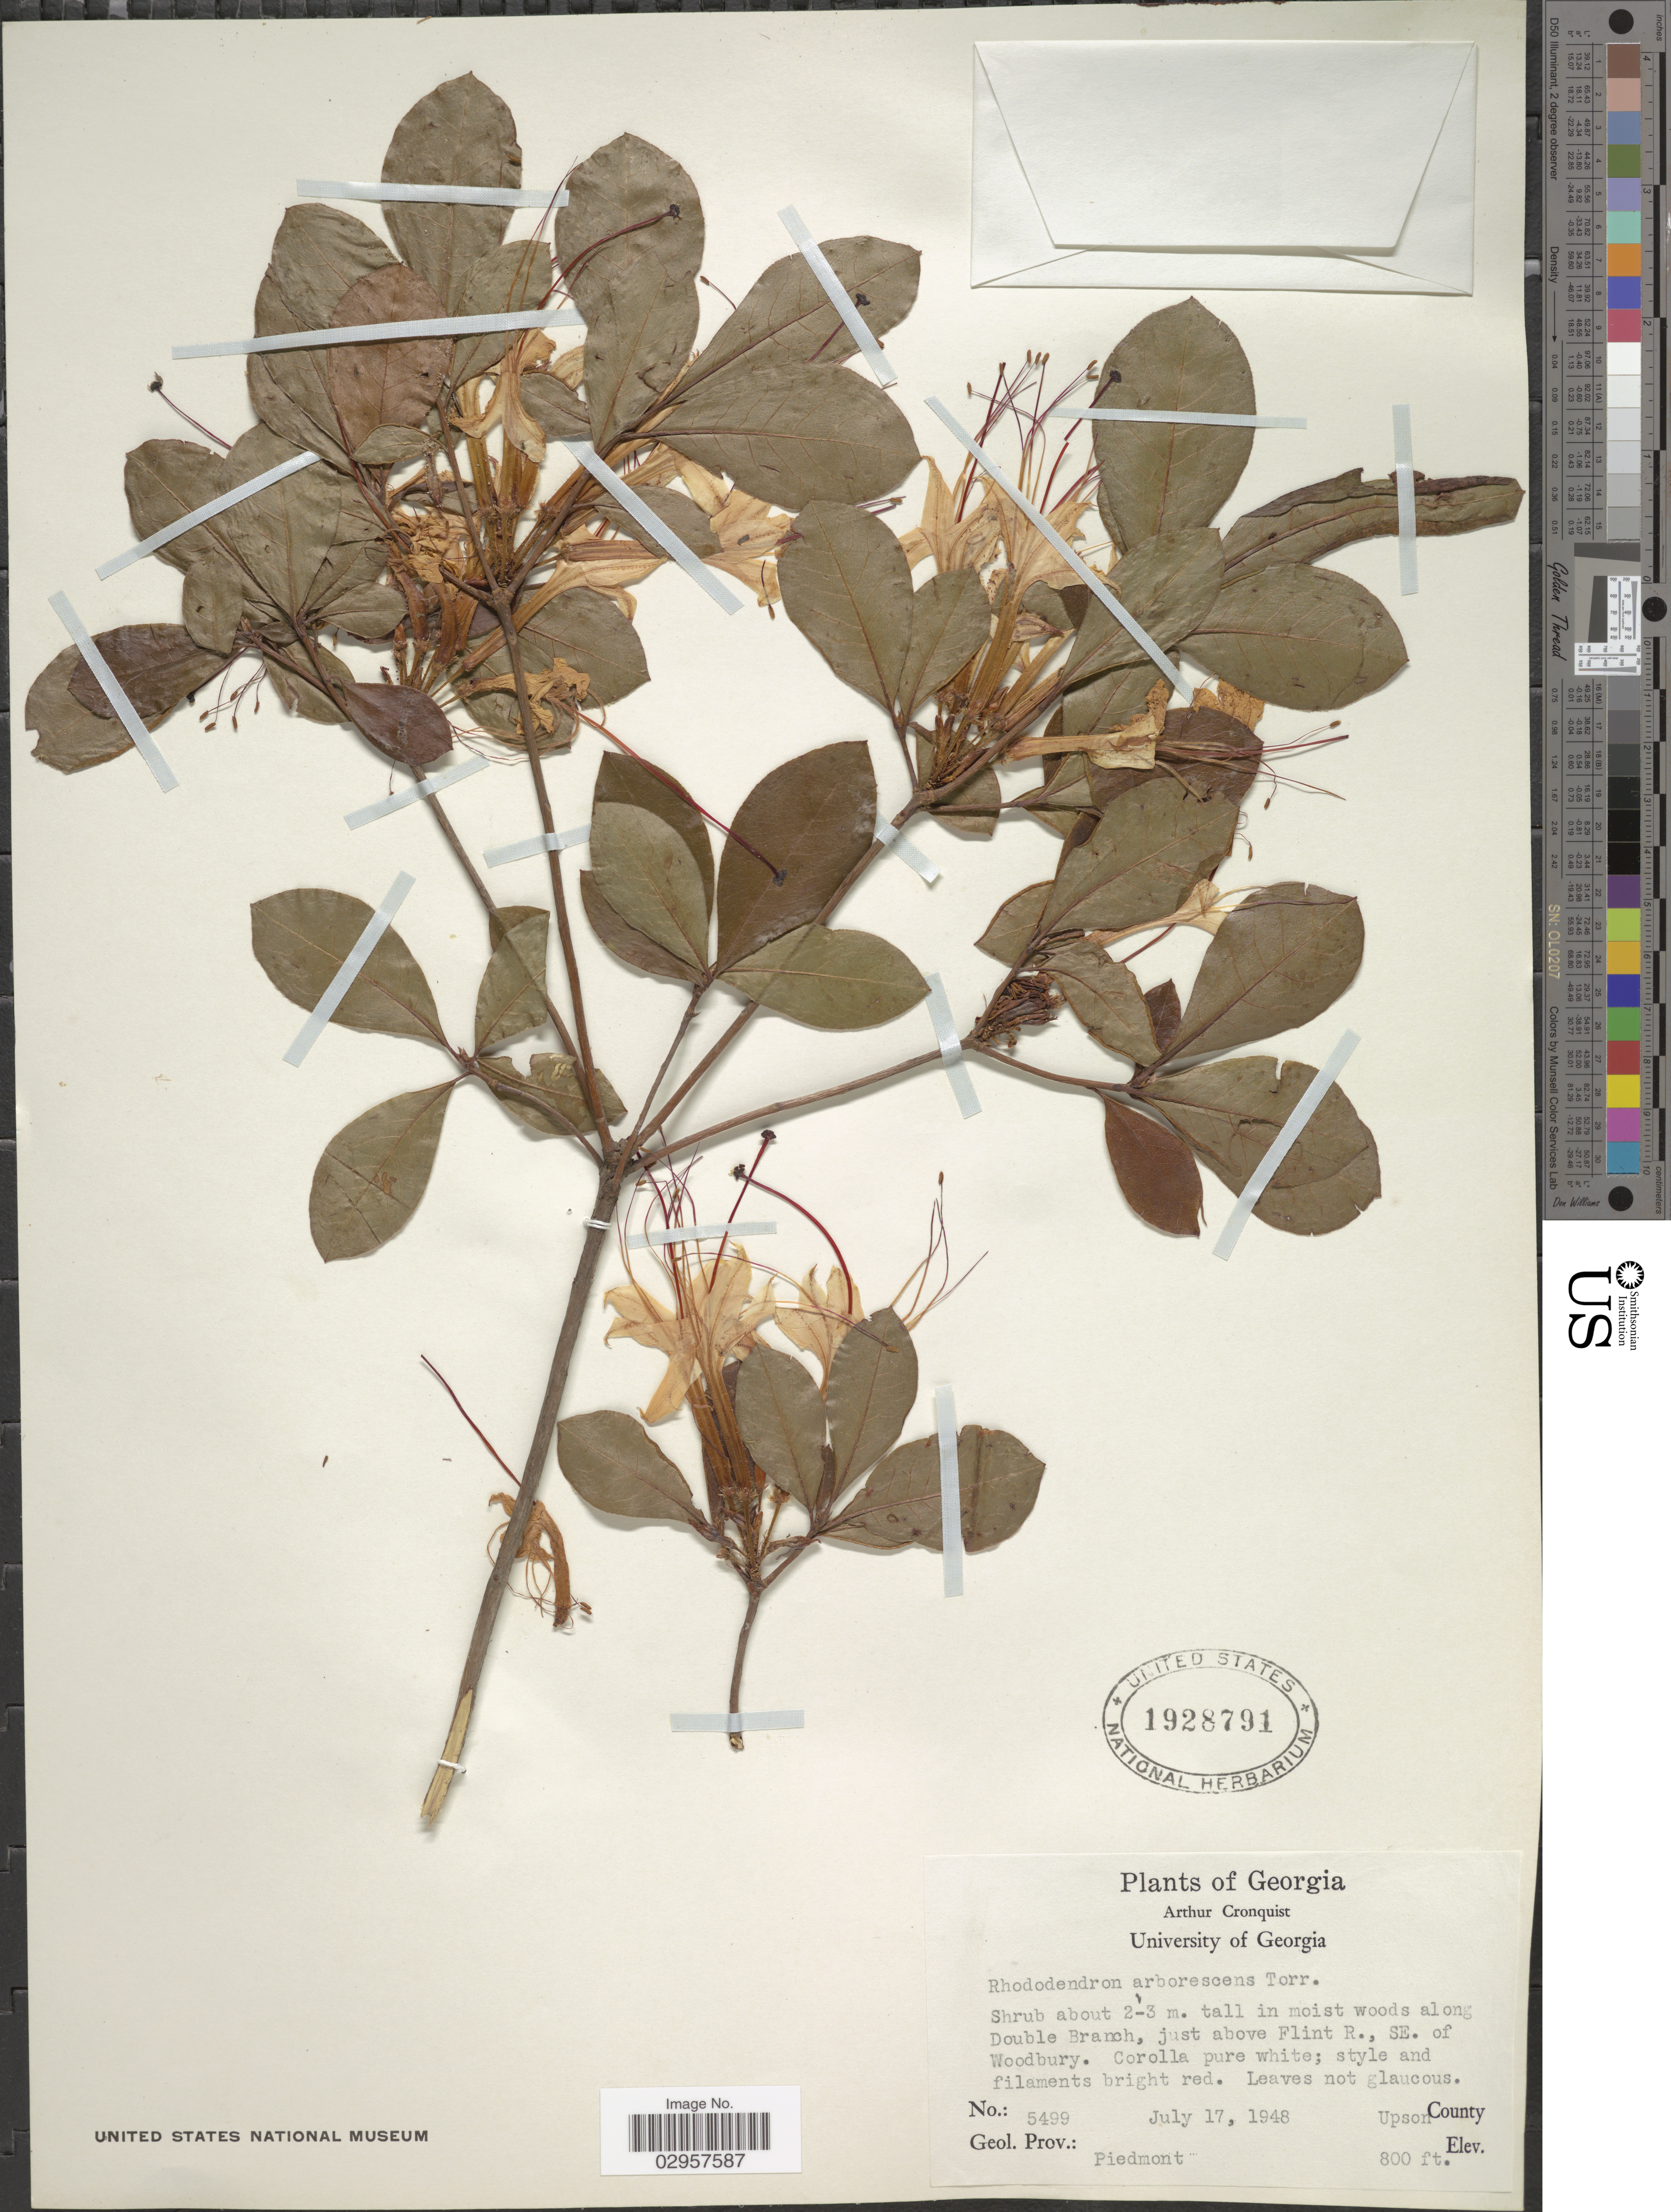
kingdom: Plantae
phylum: Tracheophyta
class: Magnoliopsida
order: Ericales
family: Ericaceae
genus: Rhododendron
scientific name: Rhododendron arborescens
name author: (Pursh) Torr.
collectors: A. J. Cronquist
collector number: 5499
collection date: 1948-07-17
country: United States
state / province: Georgia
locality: In moist woods along Double Branch, just above Flint R., SE. of Woodbury. Upson County. Geol. Prov.: Piedmont.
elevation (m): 244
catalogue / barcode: US 1928791